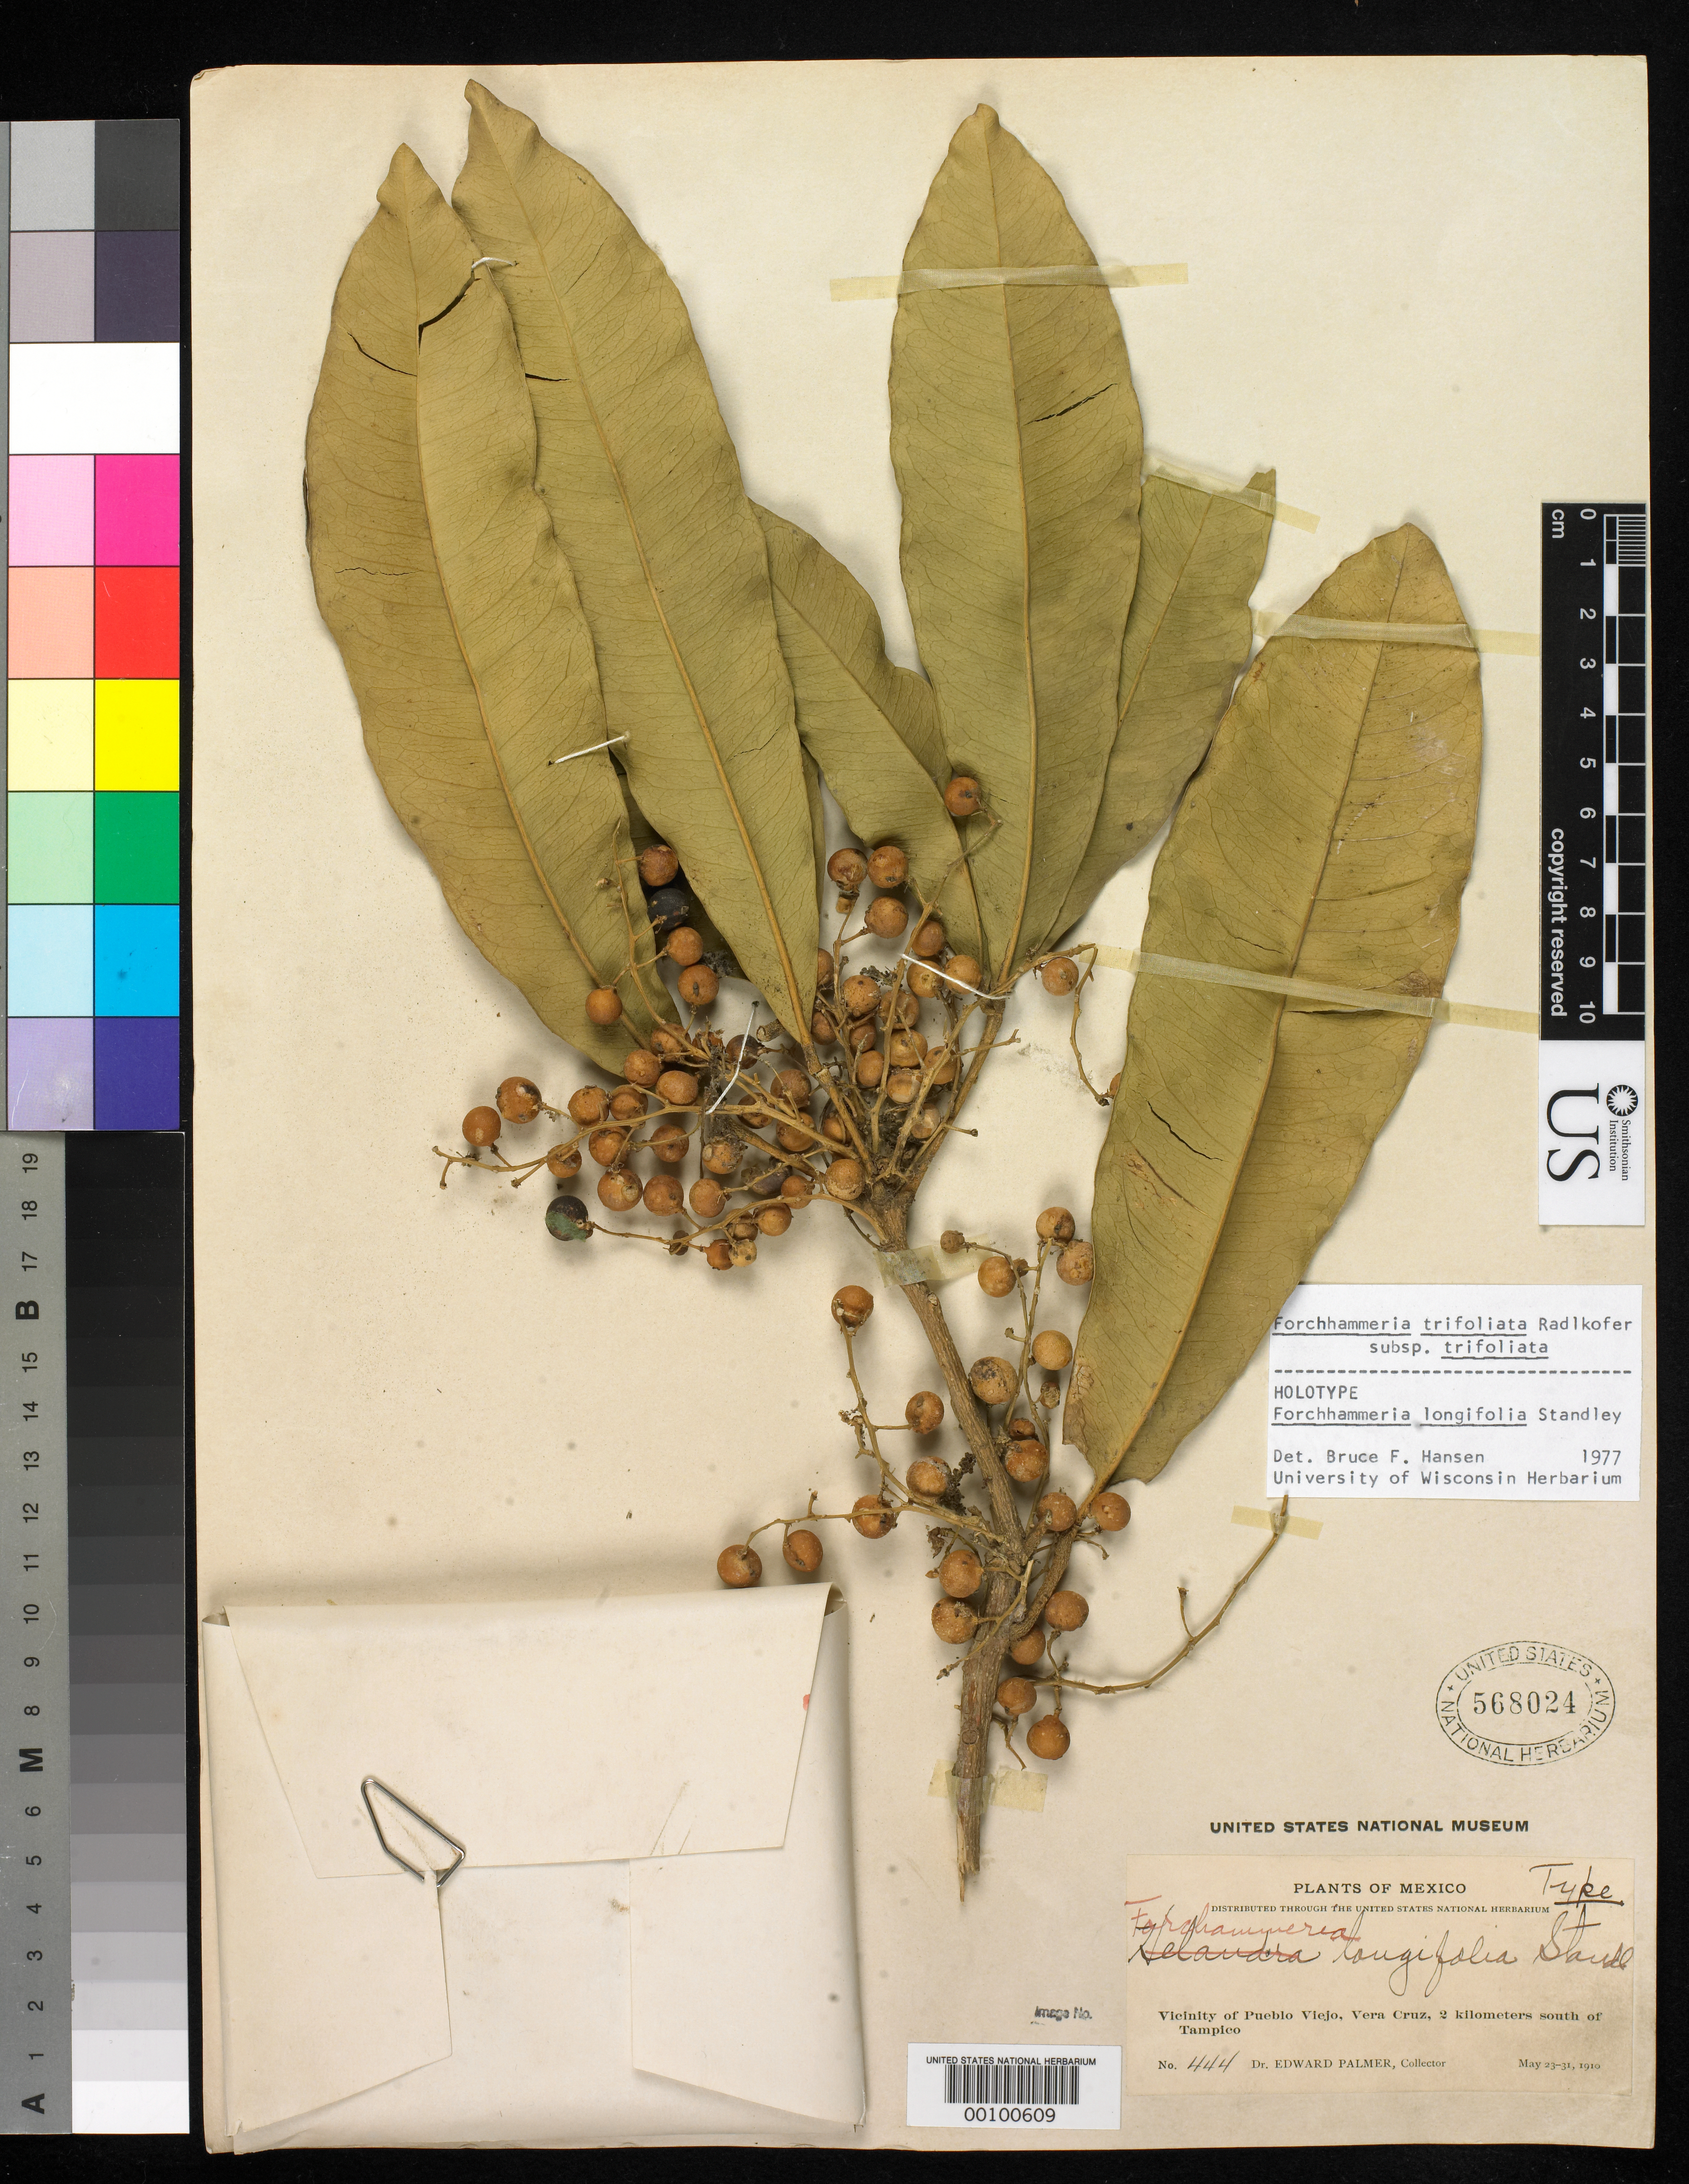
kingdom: Plantae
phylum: Tracheophyta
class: Magnoliopsida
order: Brassicales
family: Stixaceae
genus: Forchhammeria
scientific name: Forchhammeria longifolia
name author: Standl.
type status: Holotype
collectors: E. Palmer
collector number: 444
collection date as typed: May 1910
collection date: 1910-05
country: Mexico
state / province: Veracruz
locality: Pueblo Nuevo, near Tampico.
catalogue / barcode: US 568024